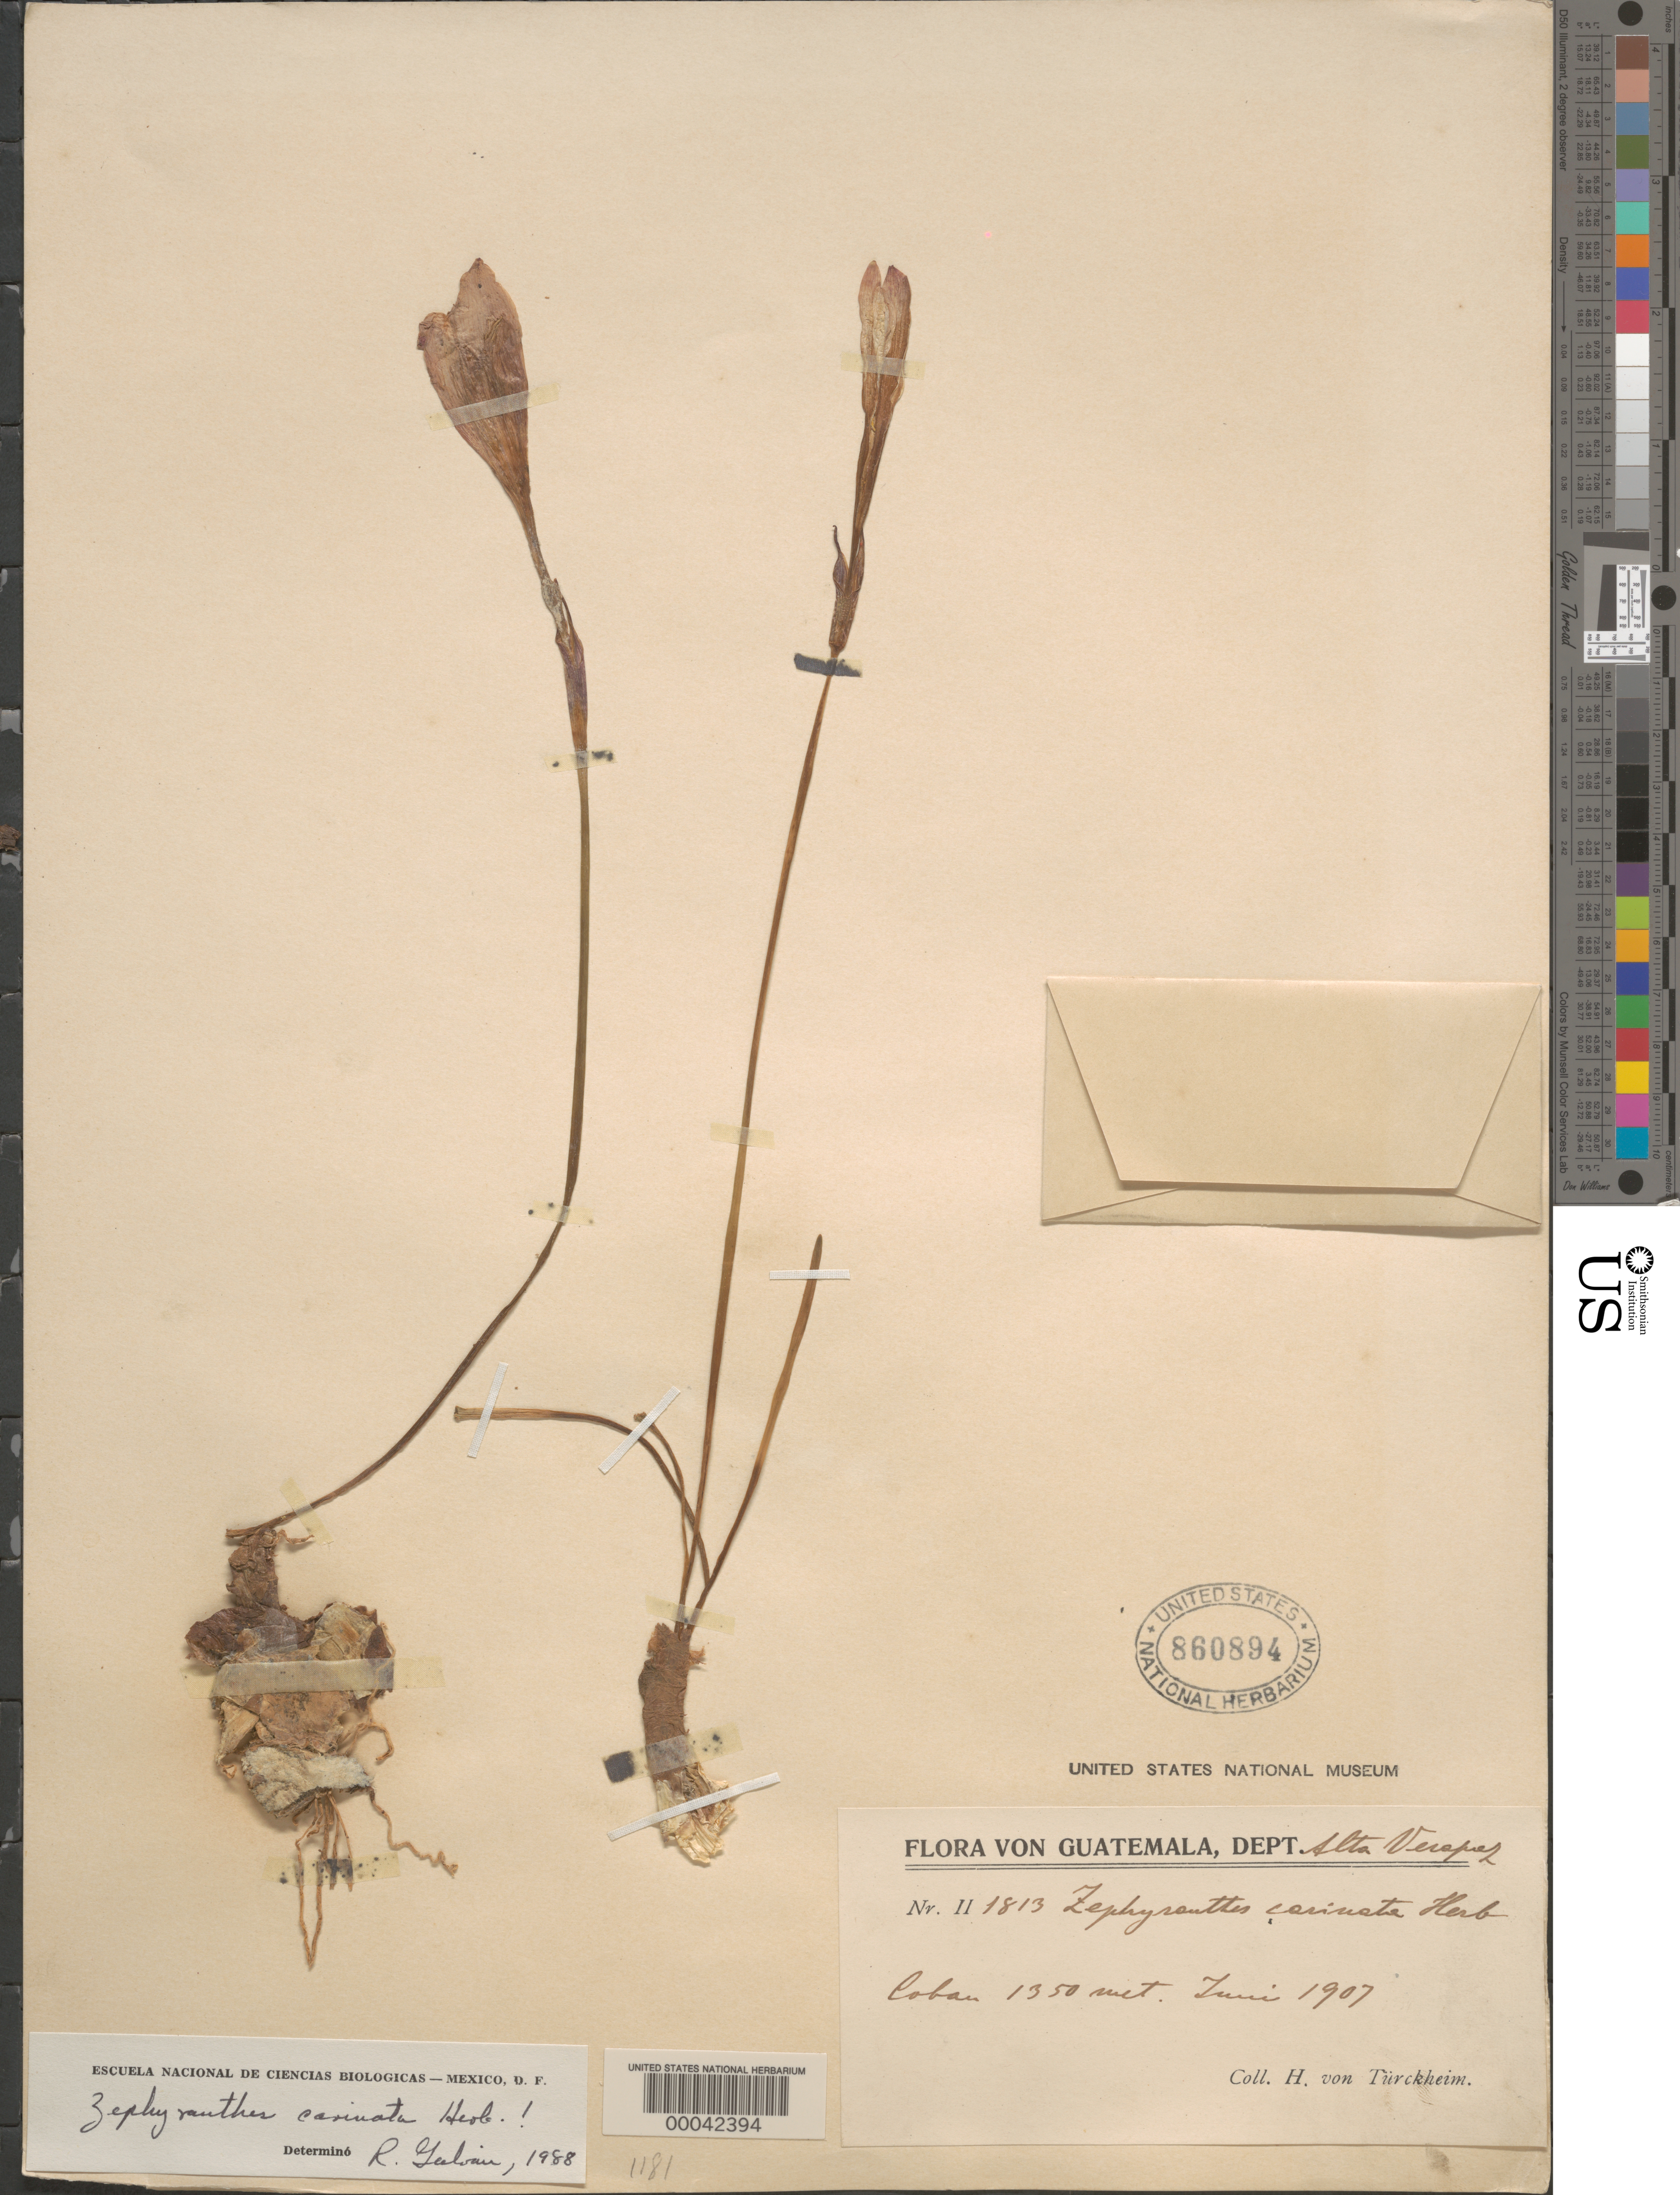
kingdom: Plantae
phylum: Tracheophyta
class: Liliopsida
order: Asparagales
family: Amaryllidaceae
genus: Zephyranthes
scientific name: Zephyranthes carinata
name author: Herb.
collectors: H. von Türckheim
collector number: Ii 1813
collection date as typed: Jun 1907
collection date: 1907-06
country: Guatemala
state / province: Alta Verapaz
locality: Cobán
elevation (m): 1350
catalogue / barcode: US 860894